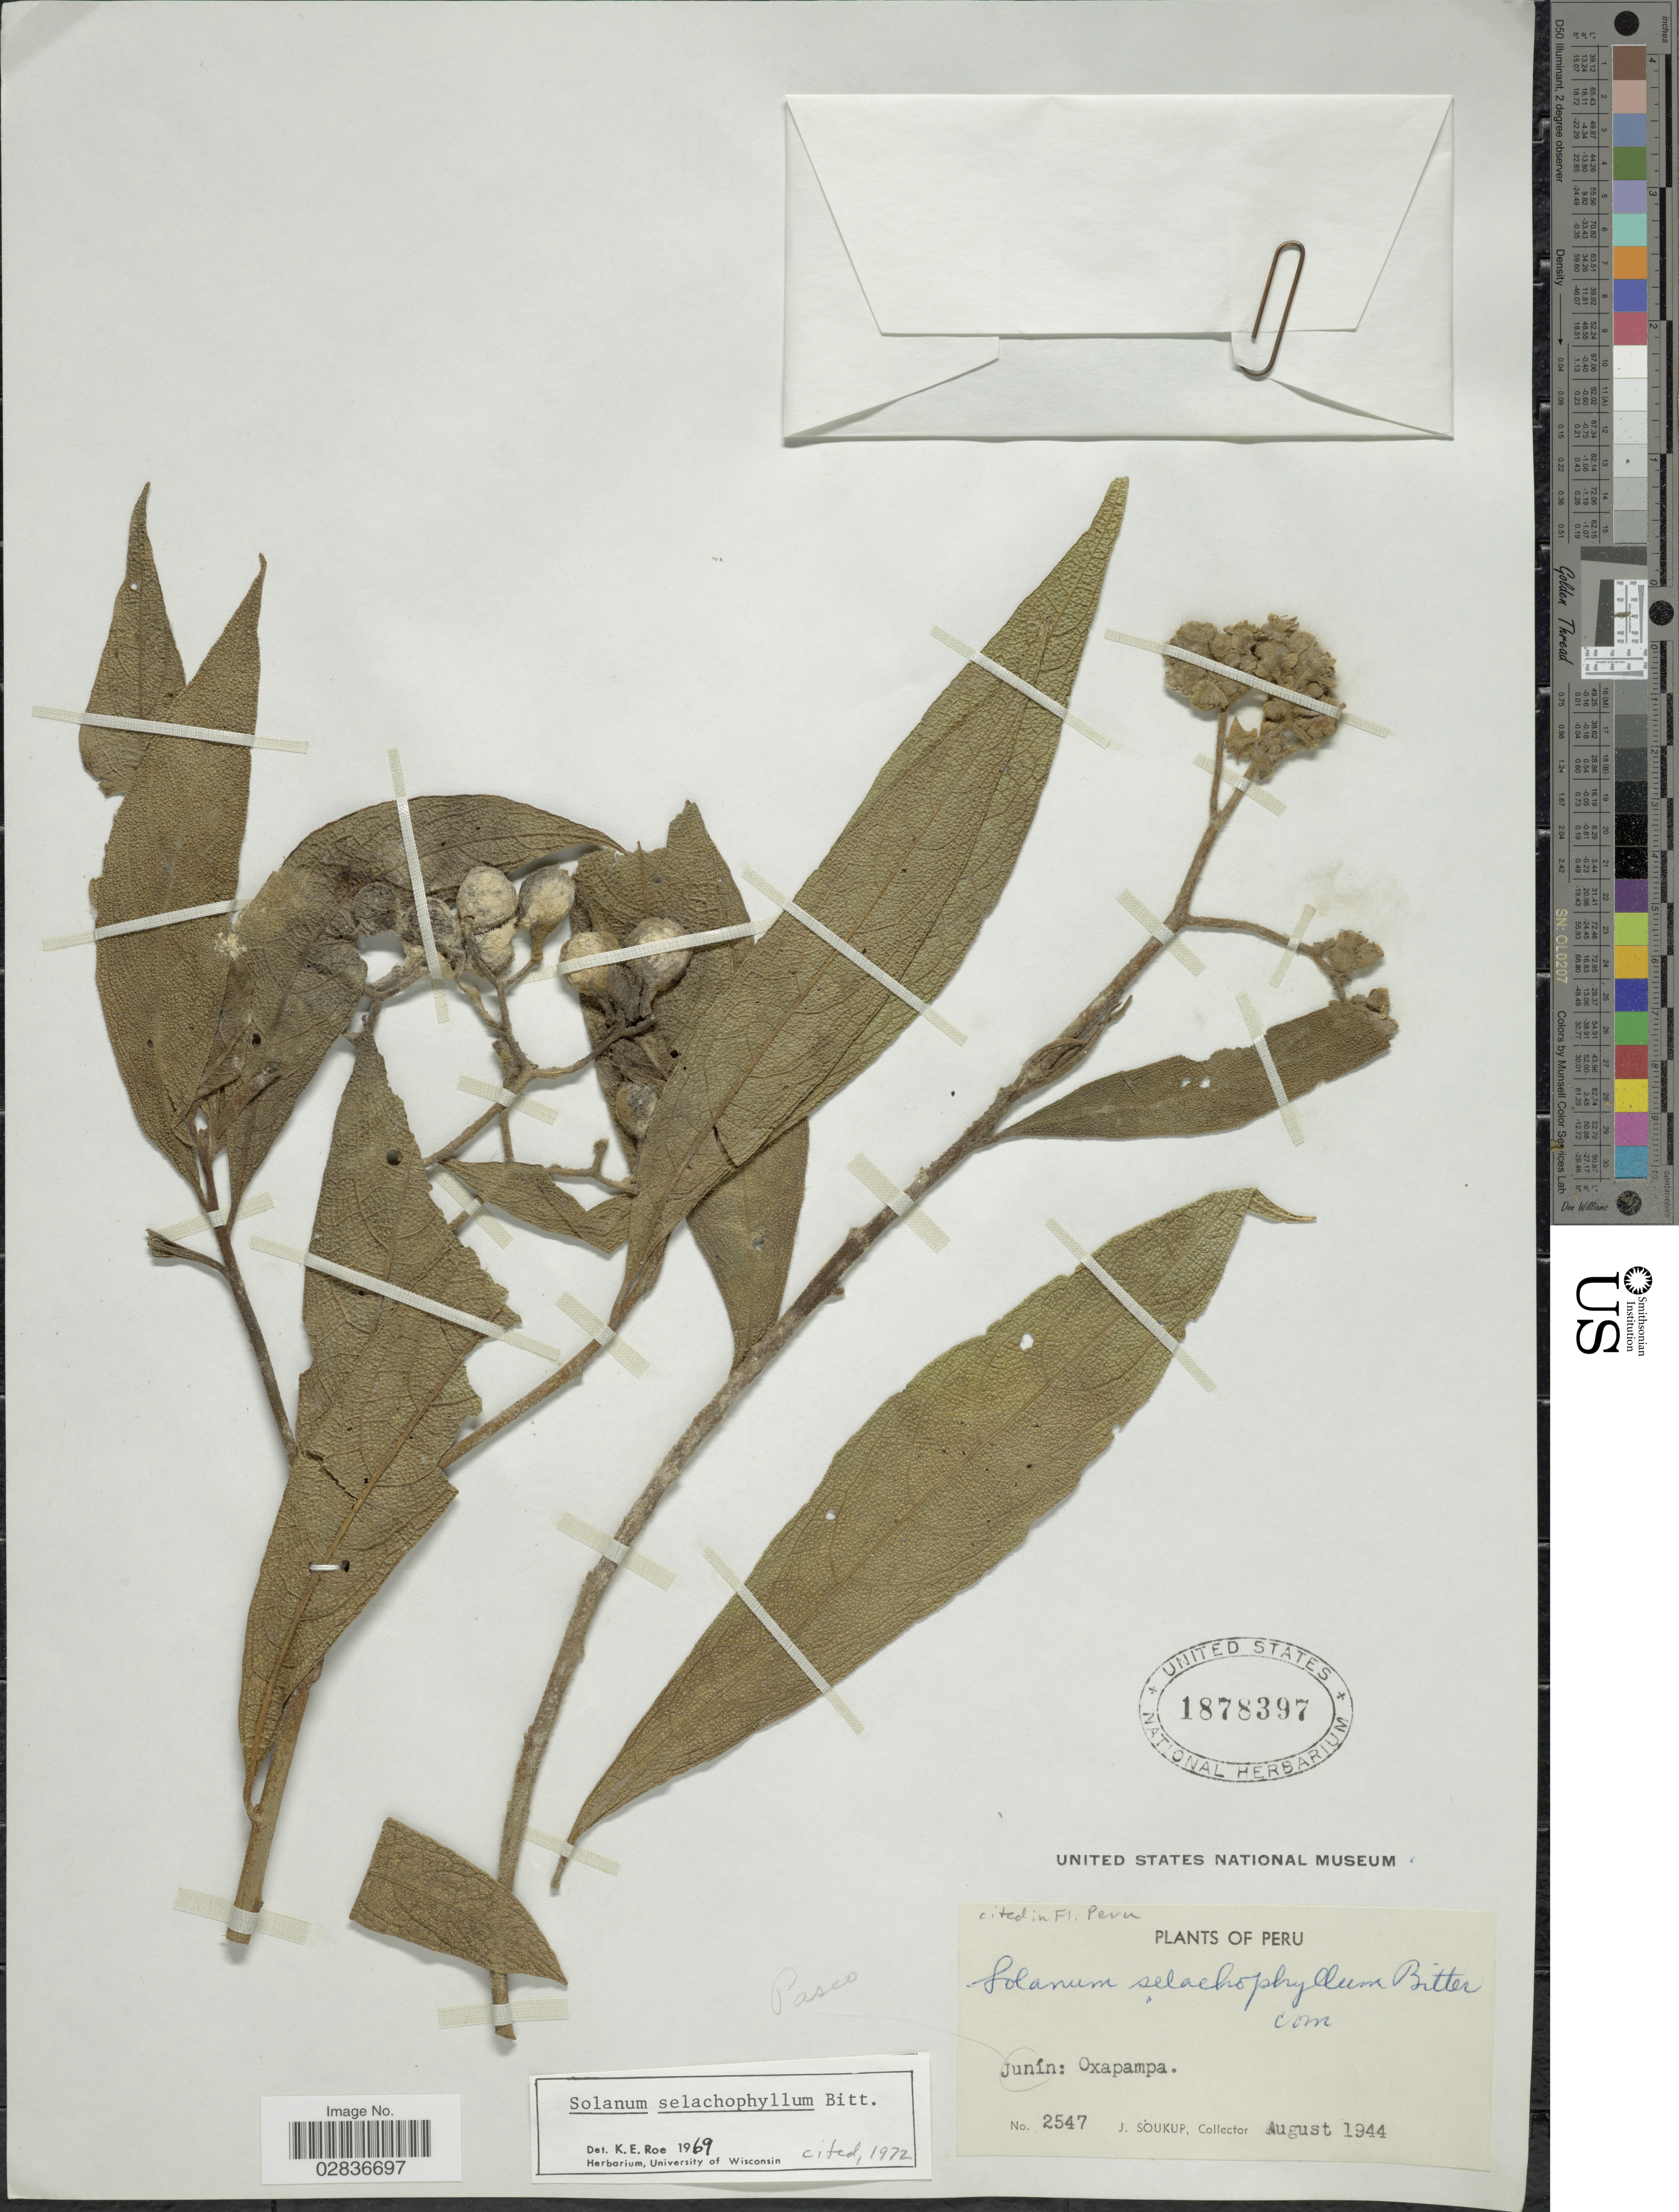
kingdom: Plantae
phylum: Tracheophyta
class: Magnoliopsida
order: Solanales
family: Solanaceae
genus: Solanum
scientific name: Solanum selachophyllum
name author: Bitter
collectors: J. Soukup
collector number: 2547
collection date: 1944-08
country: Peru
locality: Pasco, Junín: Oxapampa.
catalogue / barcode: US 1878397